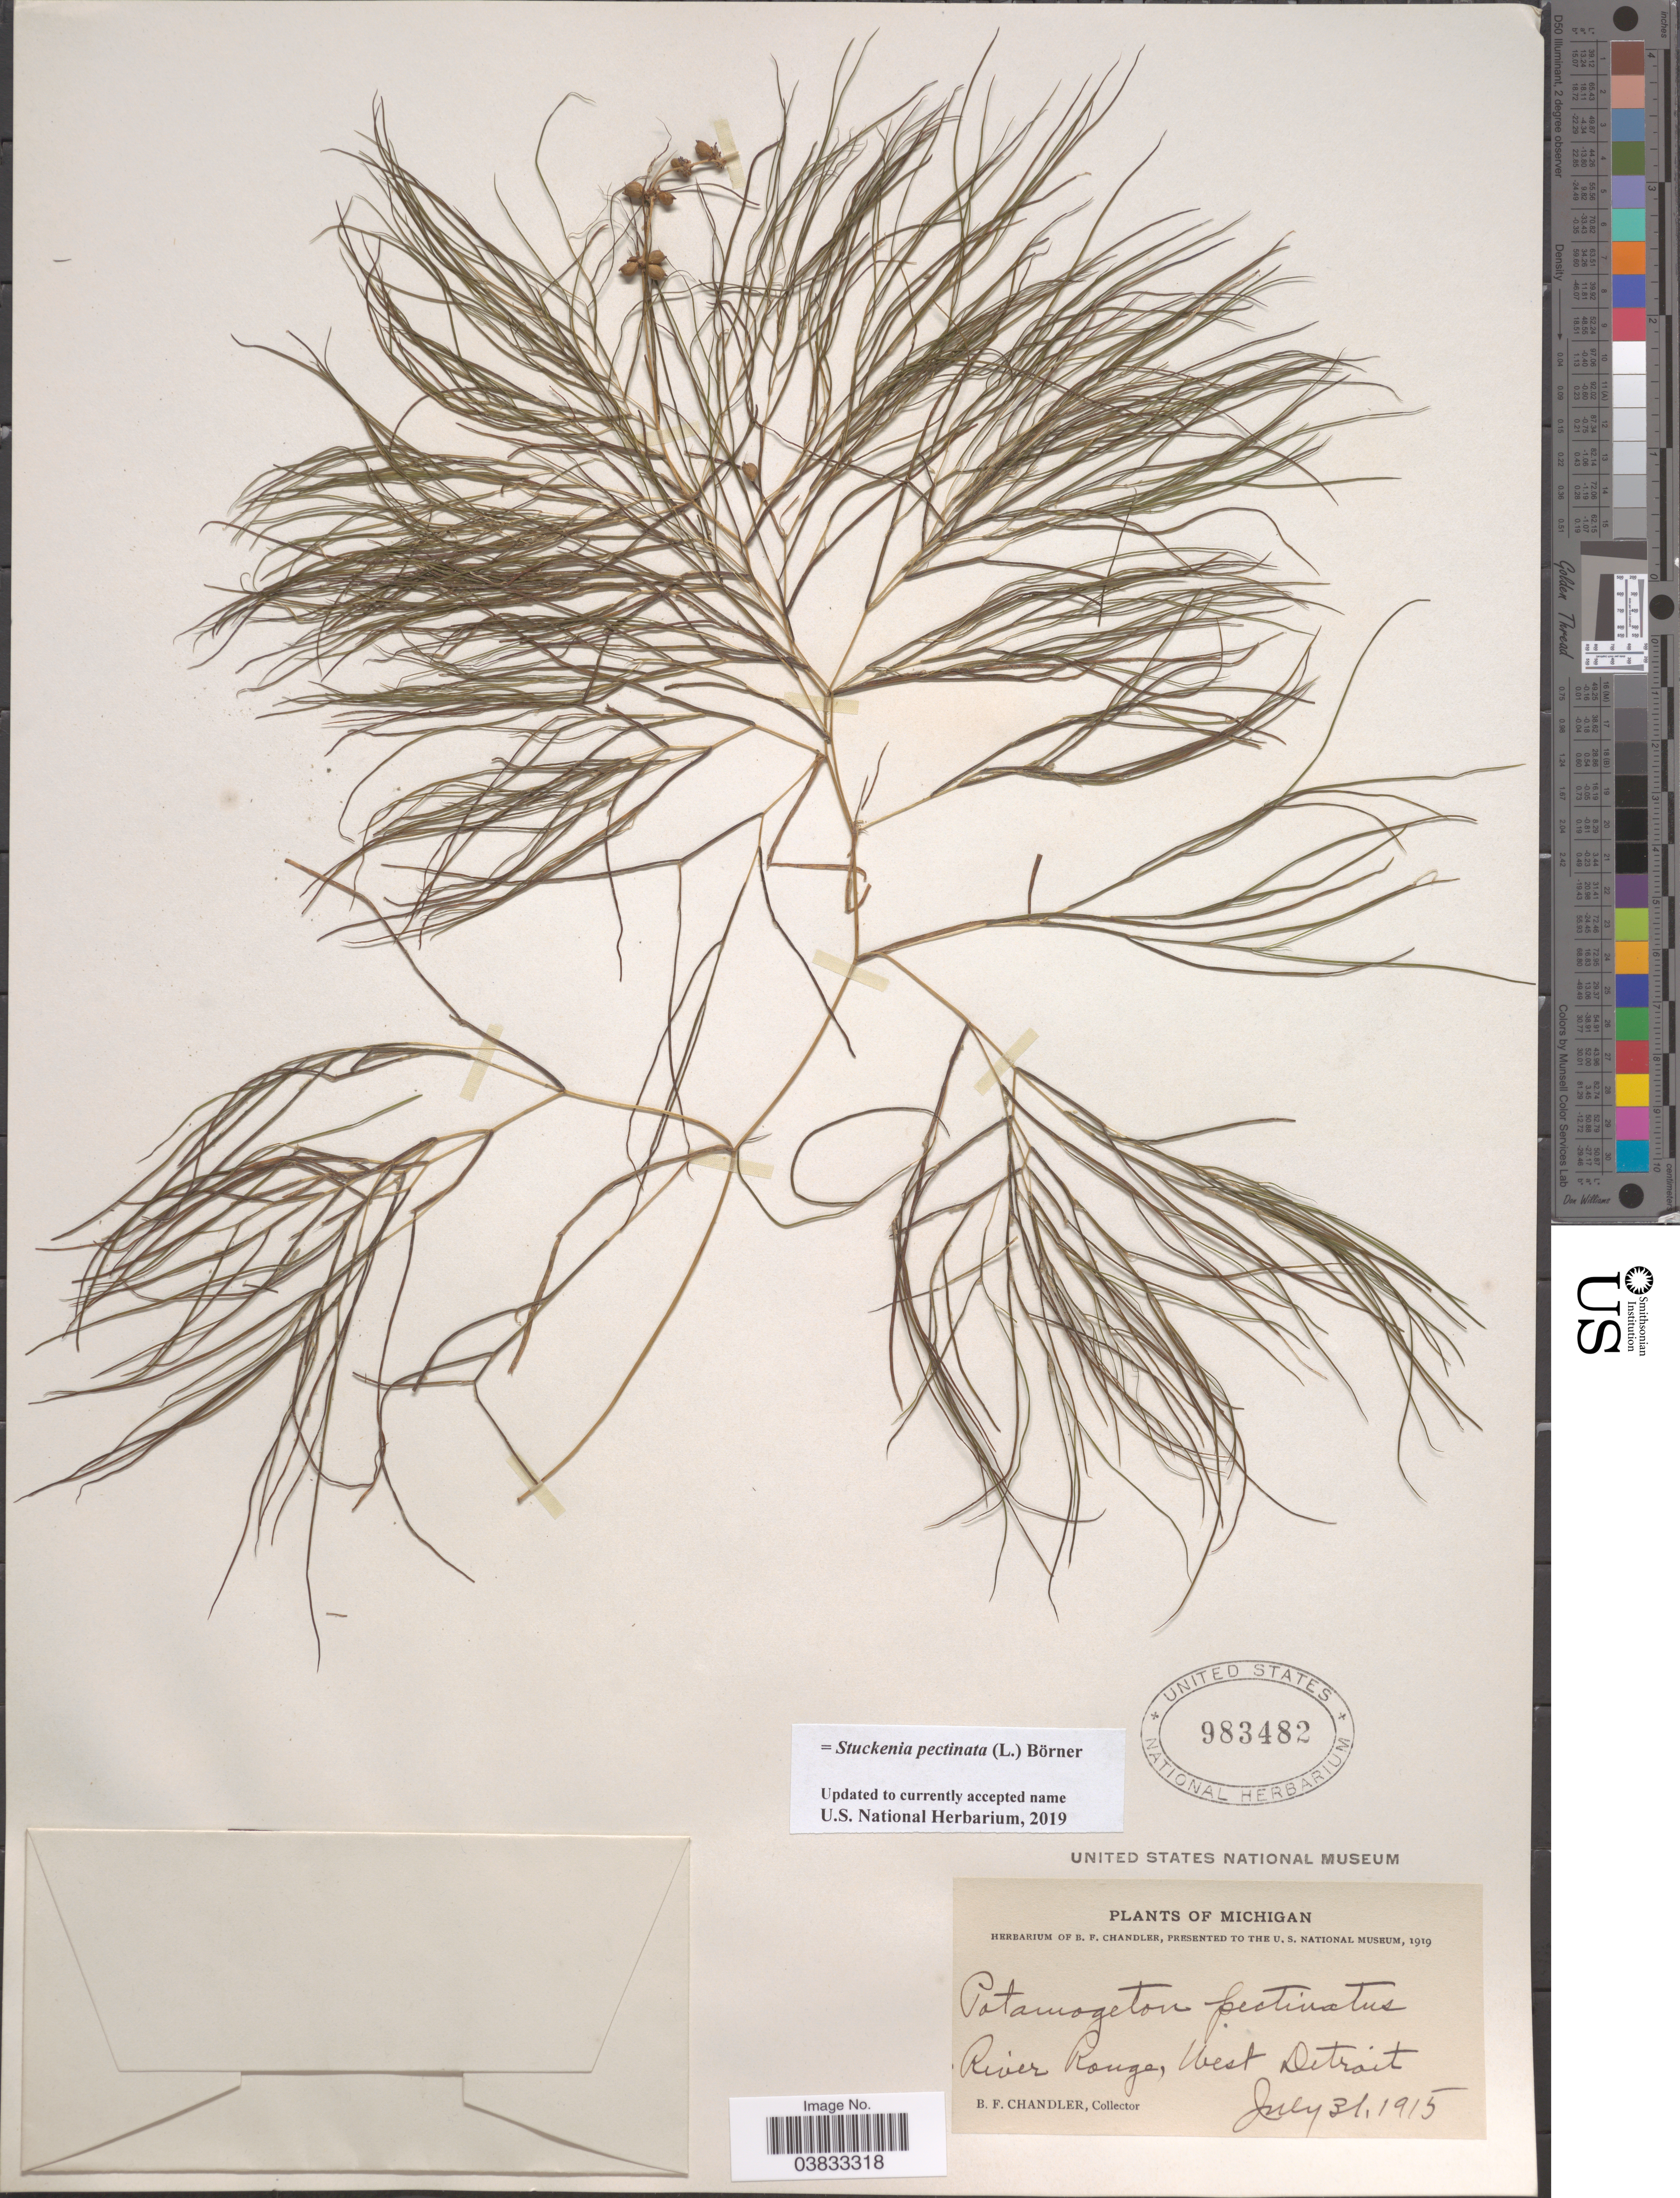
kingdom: Plantae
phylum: Tracheophyta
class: Liliopsida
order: Alismatales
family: Potamogetonaceae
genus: Stuckenia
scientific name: Stuckenia pectinata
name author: (L.) Börner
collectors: B. F. Chandler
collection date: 1915-07-31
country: United States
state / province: Michigan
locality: River Rouge, West Detroit.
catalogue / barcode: US 983482